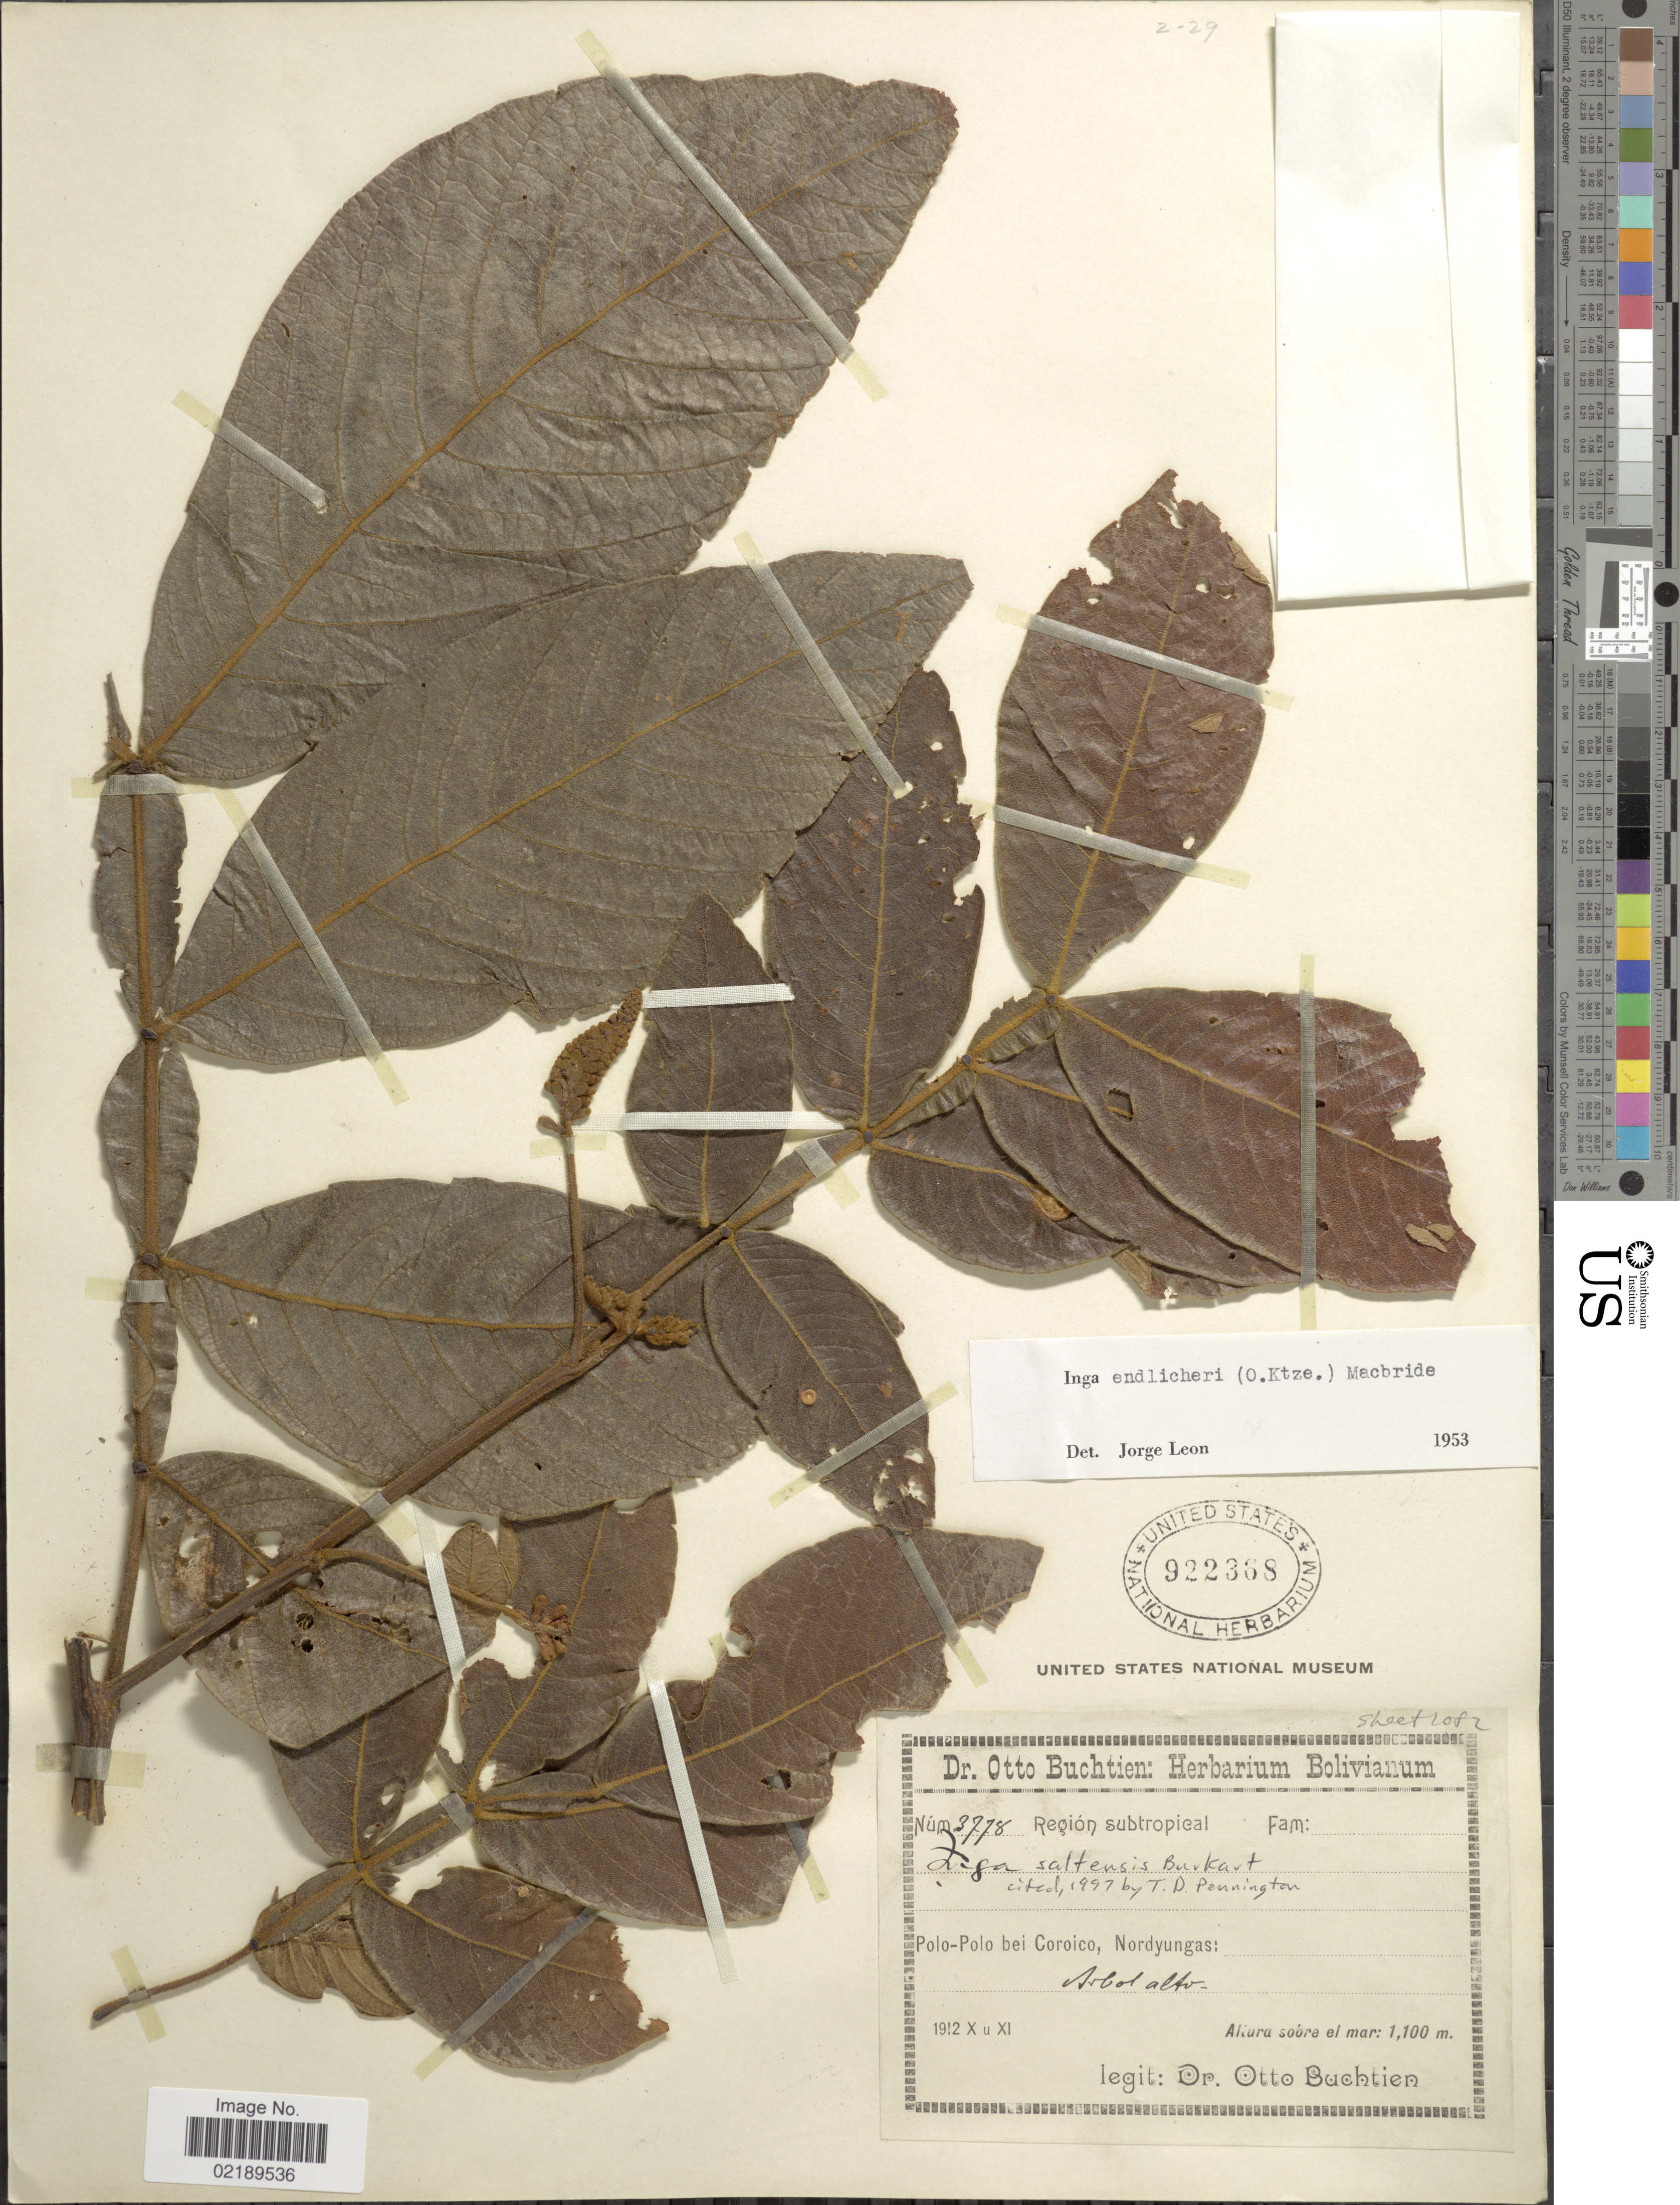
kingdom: Plantae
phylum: Tracheophyta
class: Magnoliopsida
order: Fabales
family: Fabaceae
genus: Inga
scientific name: Inga saltensis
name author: Burkart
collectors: O. Buchtien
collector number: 3778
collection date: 1912-10/1912-11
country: Bolivia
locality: Polo-Polo bei Coroico, Nordyungas.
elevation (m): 1100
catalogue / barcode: US 922368